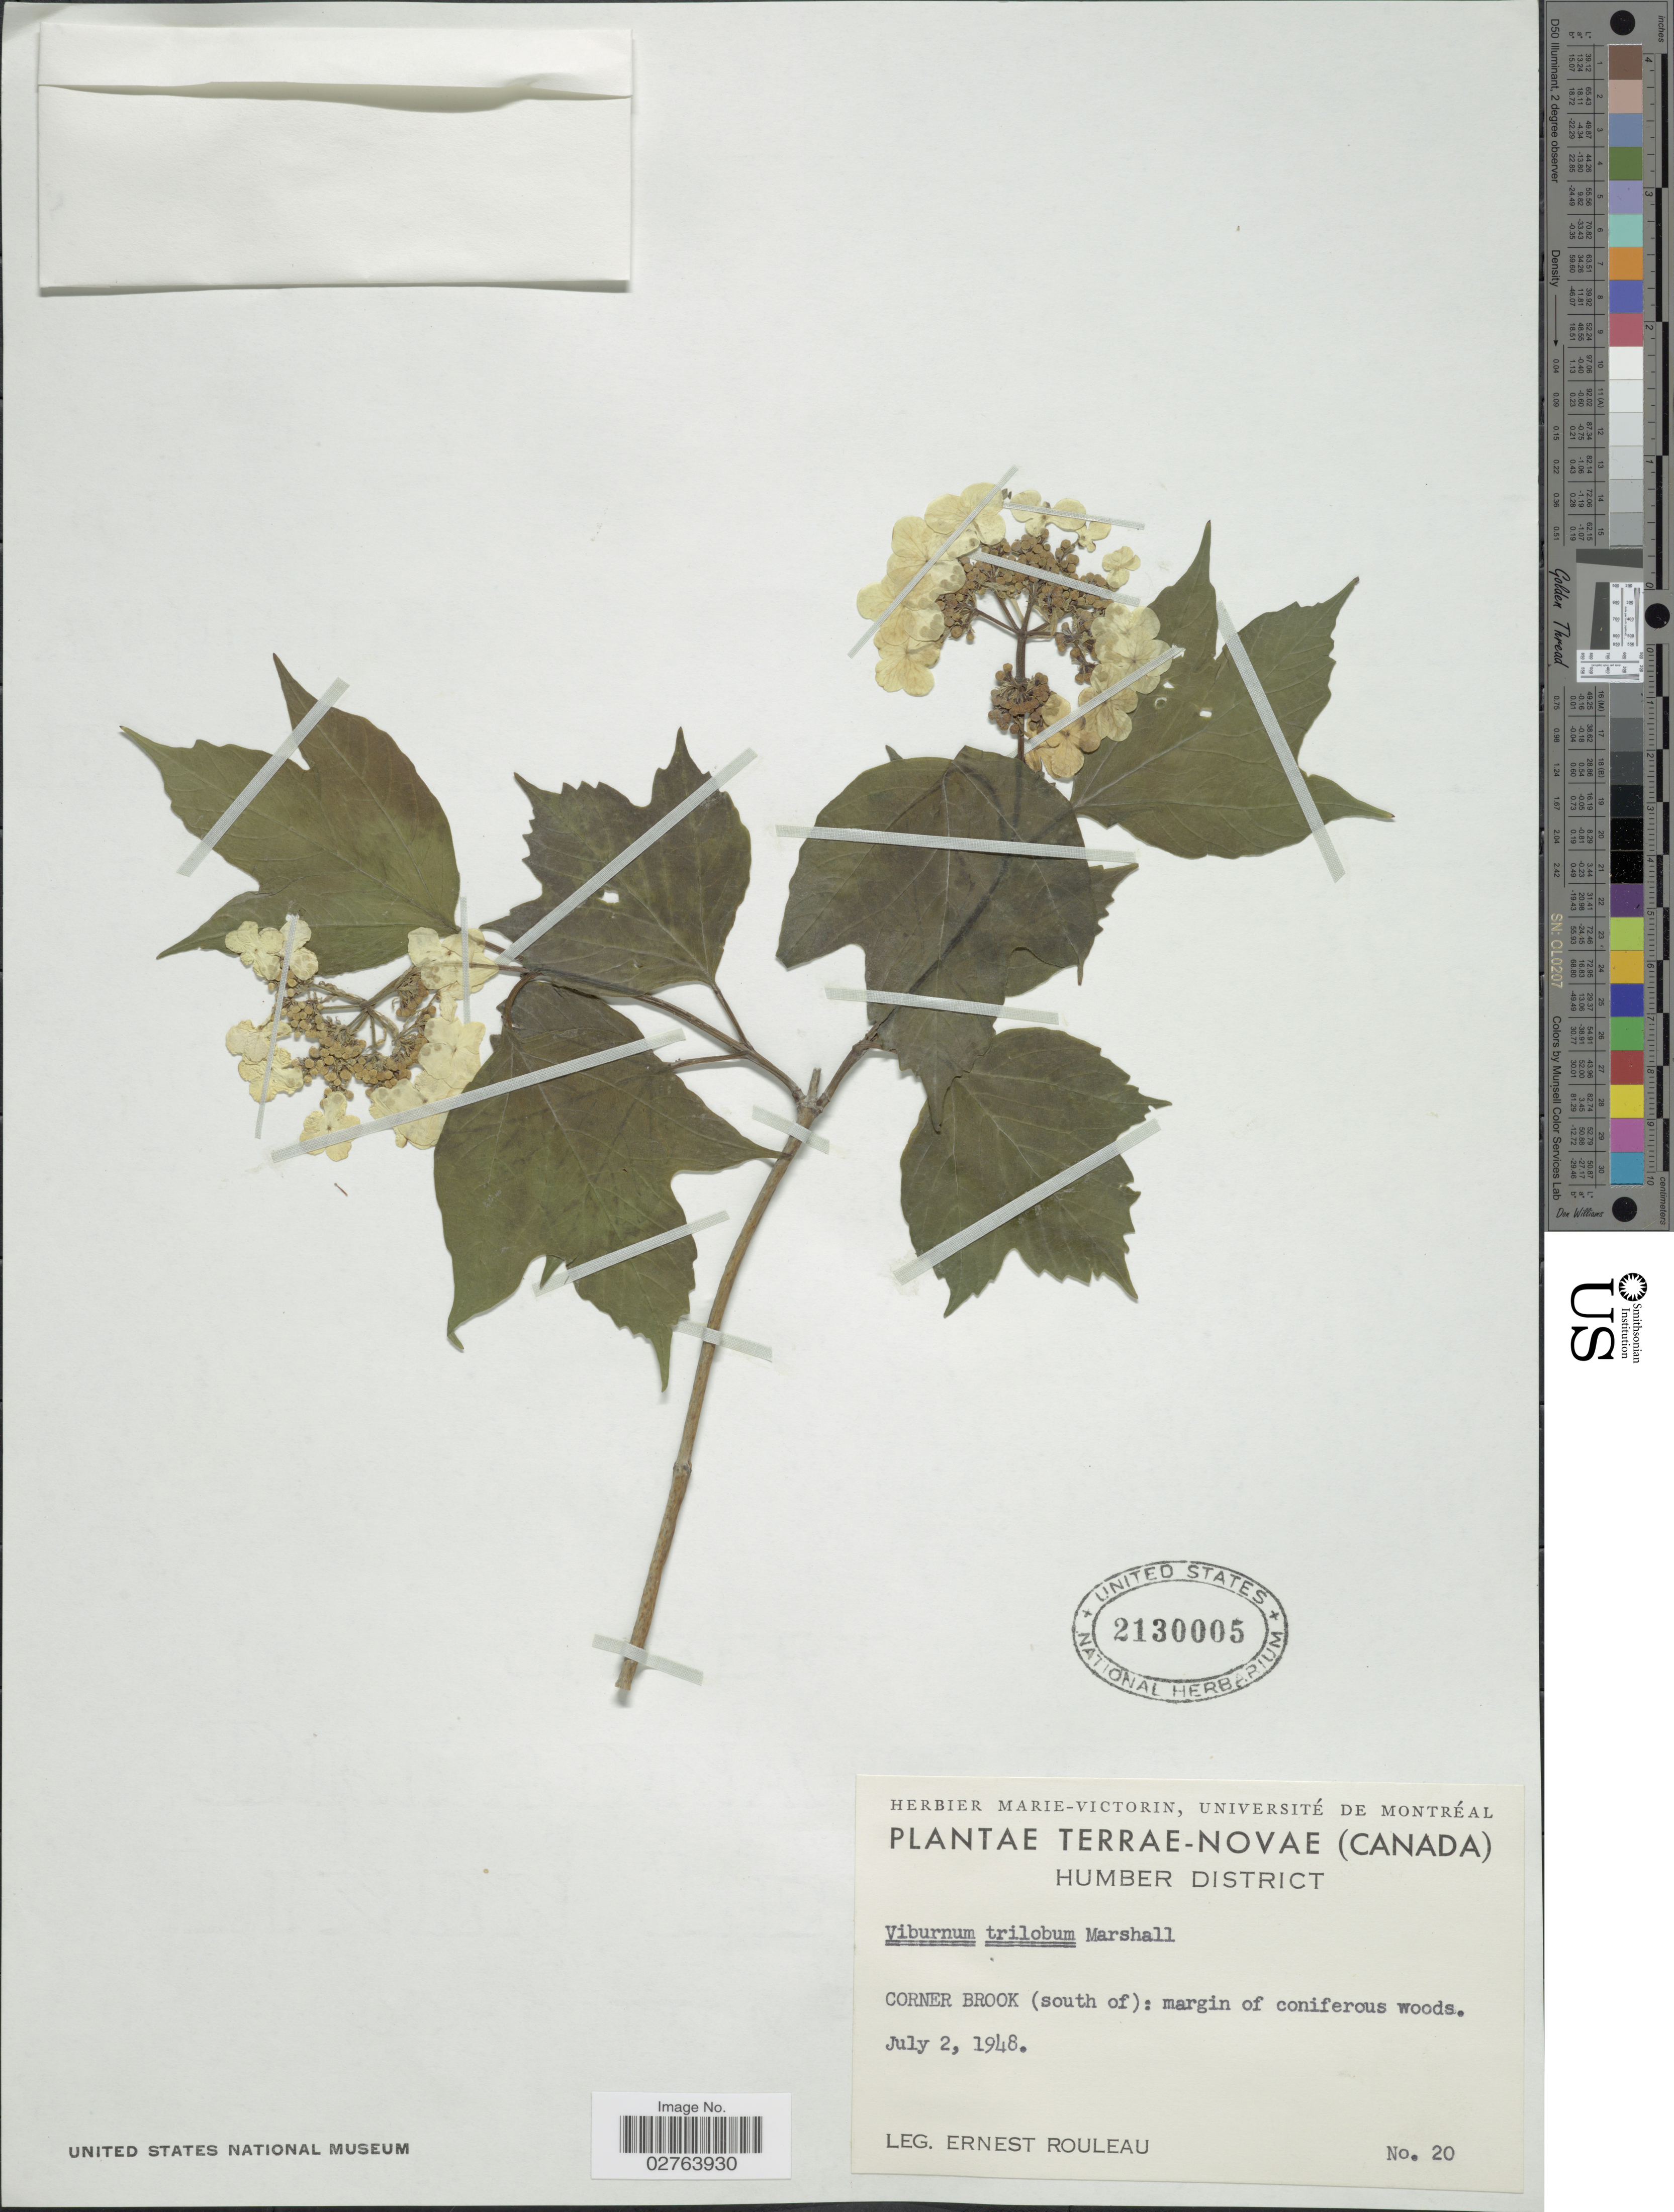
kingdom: Plantae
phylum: Tracheophyta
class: Magnoliopsida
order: Dipsacales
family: Viburnaceae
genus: Viburnum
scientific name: Viburnum opulus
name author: L.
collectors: J. Rouleau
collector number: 20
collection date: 1948-07-02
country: Canada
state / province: Newfoundland and Labrador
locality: Terrae-Novae. Humber District. Corner Brook (south of).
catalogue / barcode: US 2130005